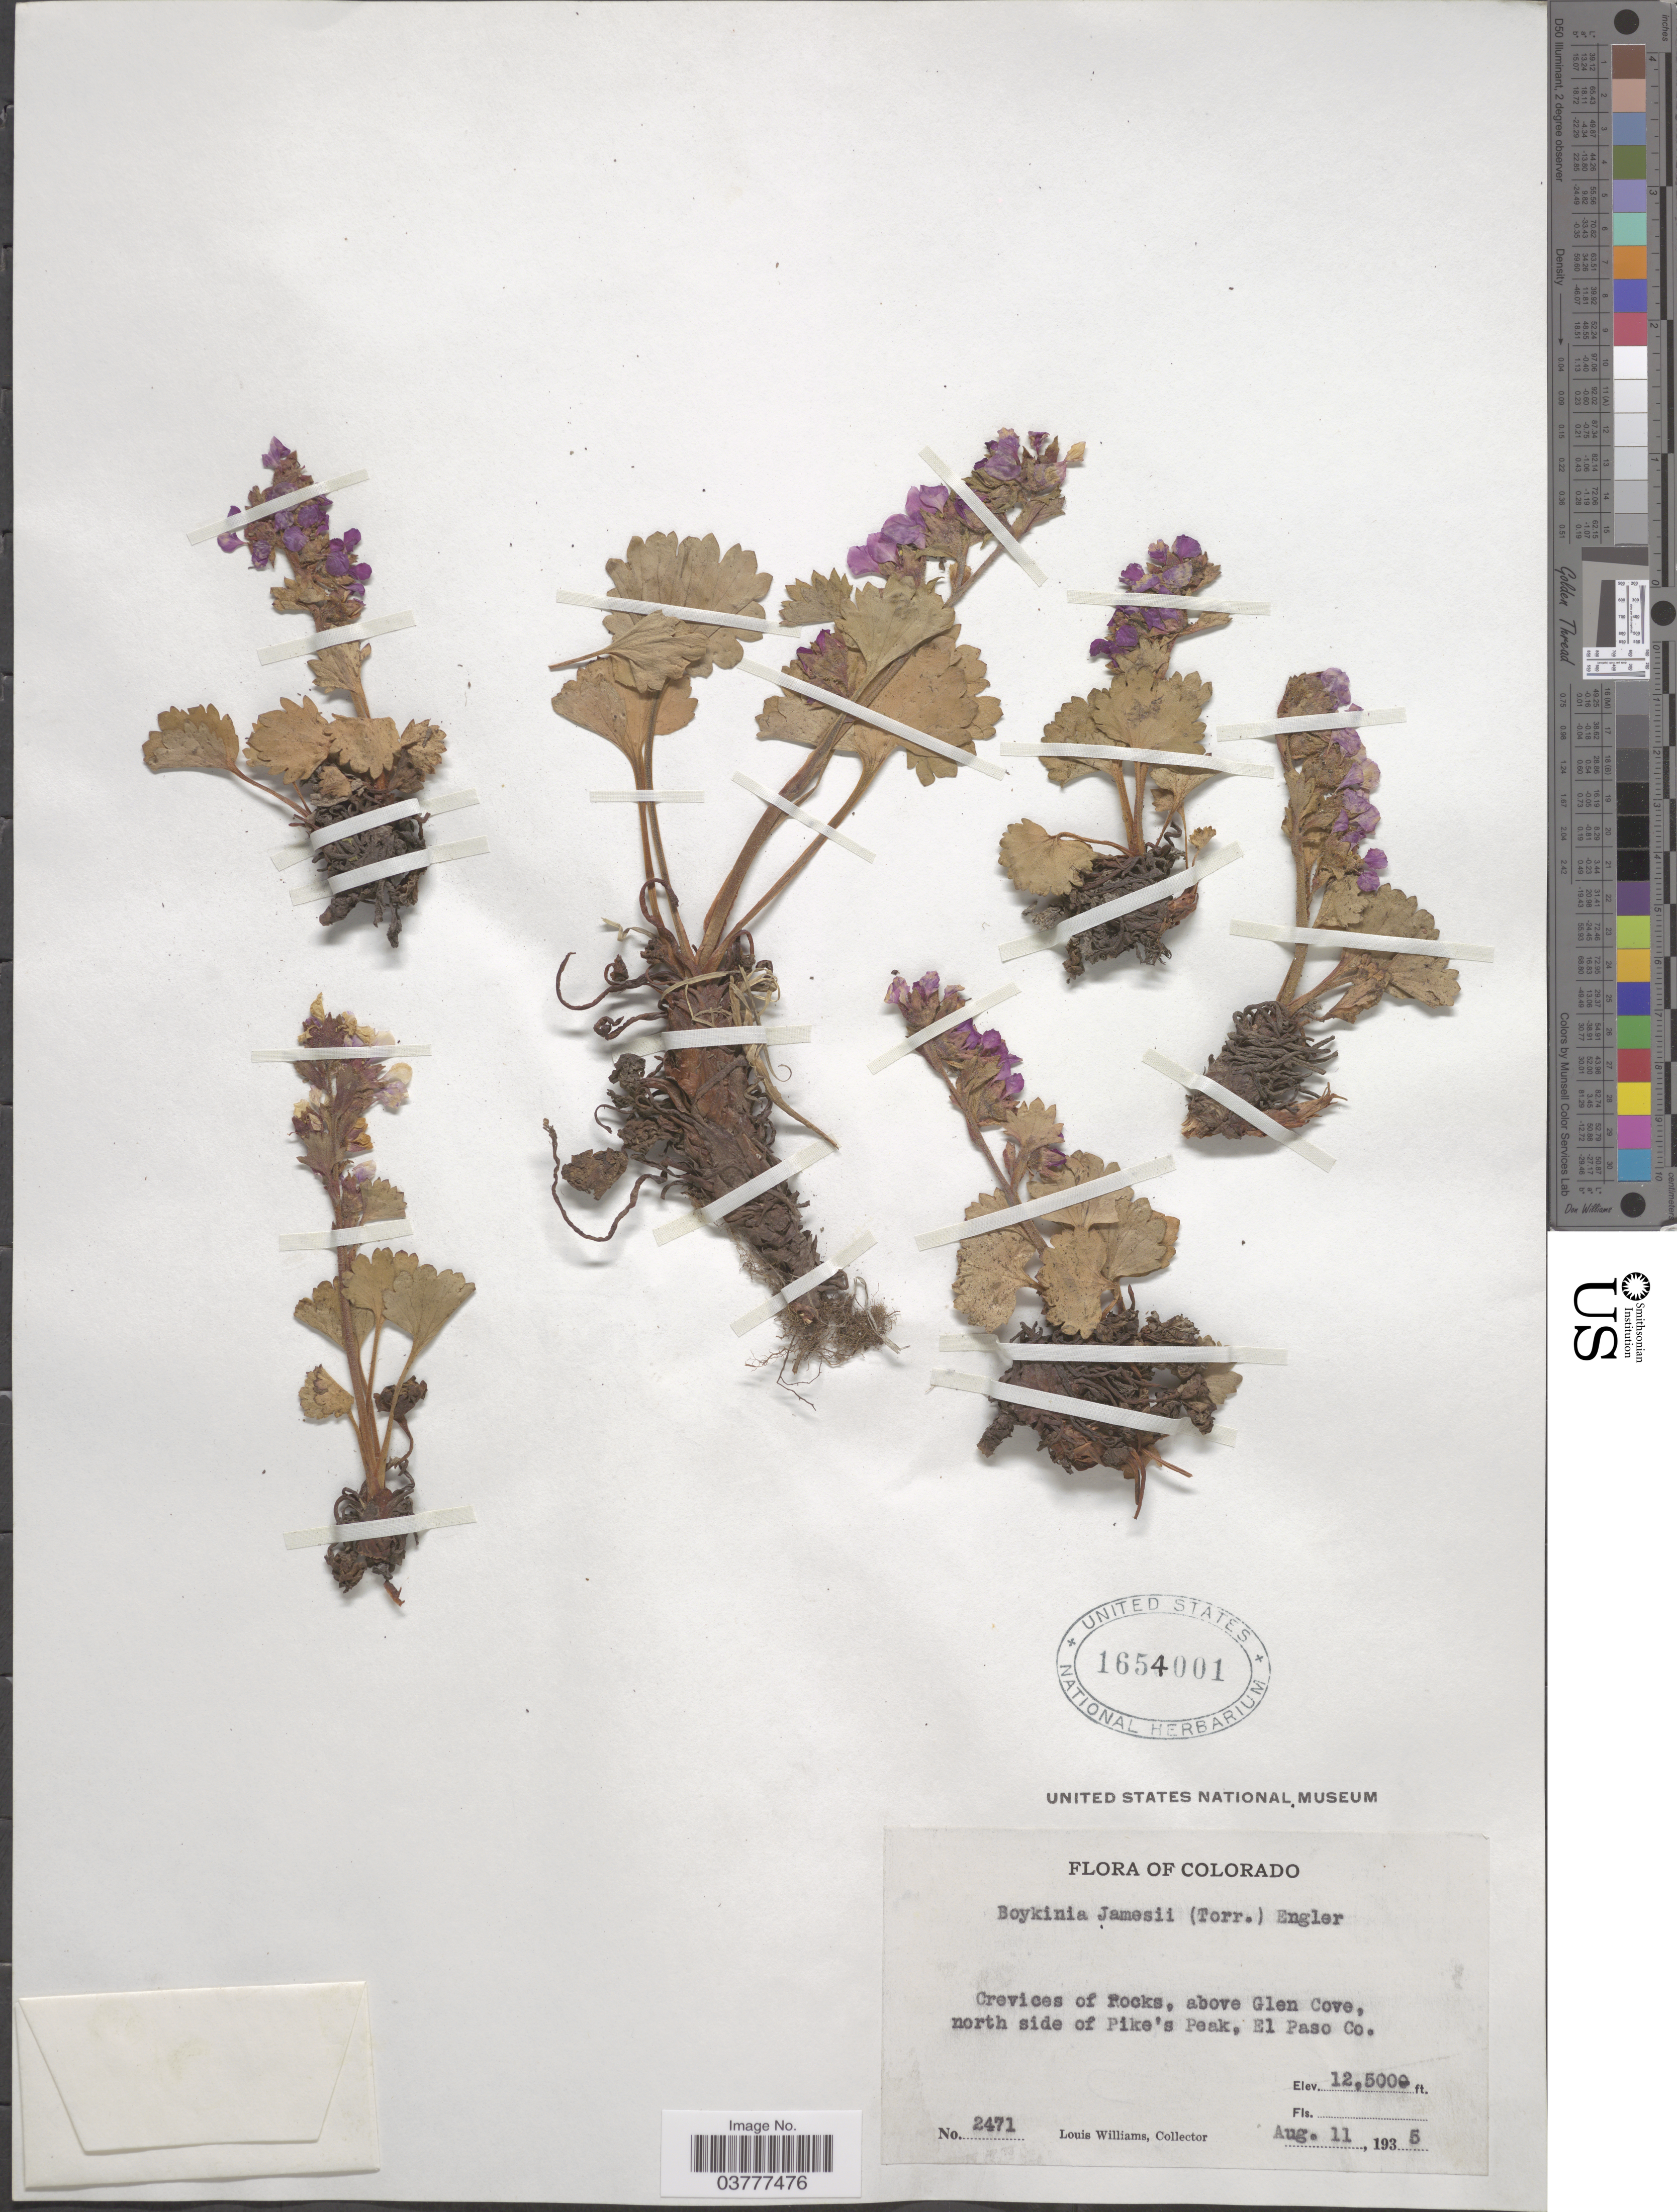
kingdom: Plantae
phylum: Tracheophyta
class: Magnoliopsida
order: Saxifragales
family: Saxifragaceae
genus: Telesonix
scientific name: Telesonix jamesii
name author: (Torr.) Raf.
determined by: Strong, Mark T., (BOT), Smithsonian Institution - National Museum of Natural History (UNITED STATES)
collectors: L. Williams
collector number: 2471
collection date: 1935-08-11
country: United States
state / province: Colorado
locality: Crevices of Rocks, above Glen Cove, north side of Pike's Peak, El Paso Co.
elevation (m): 3810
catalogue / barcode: US 1654001